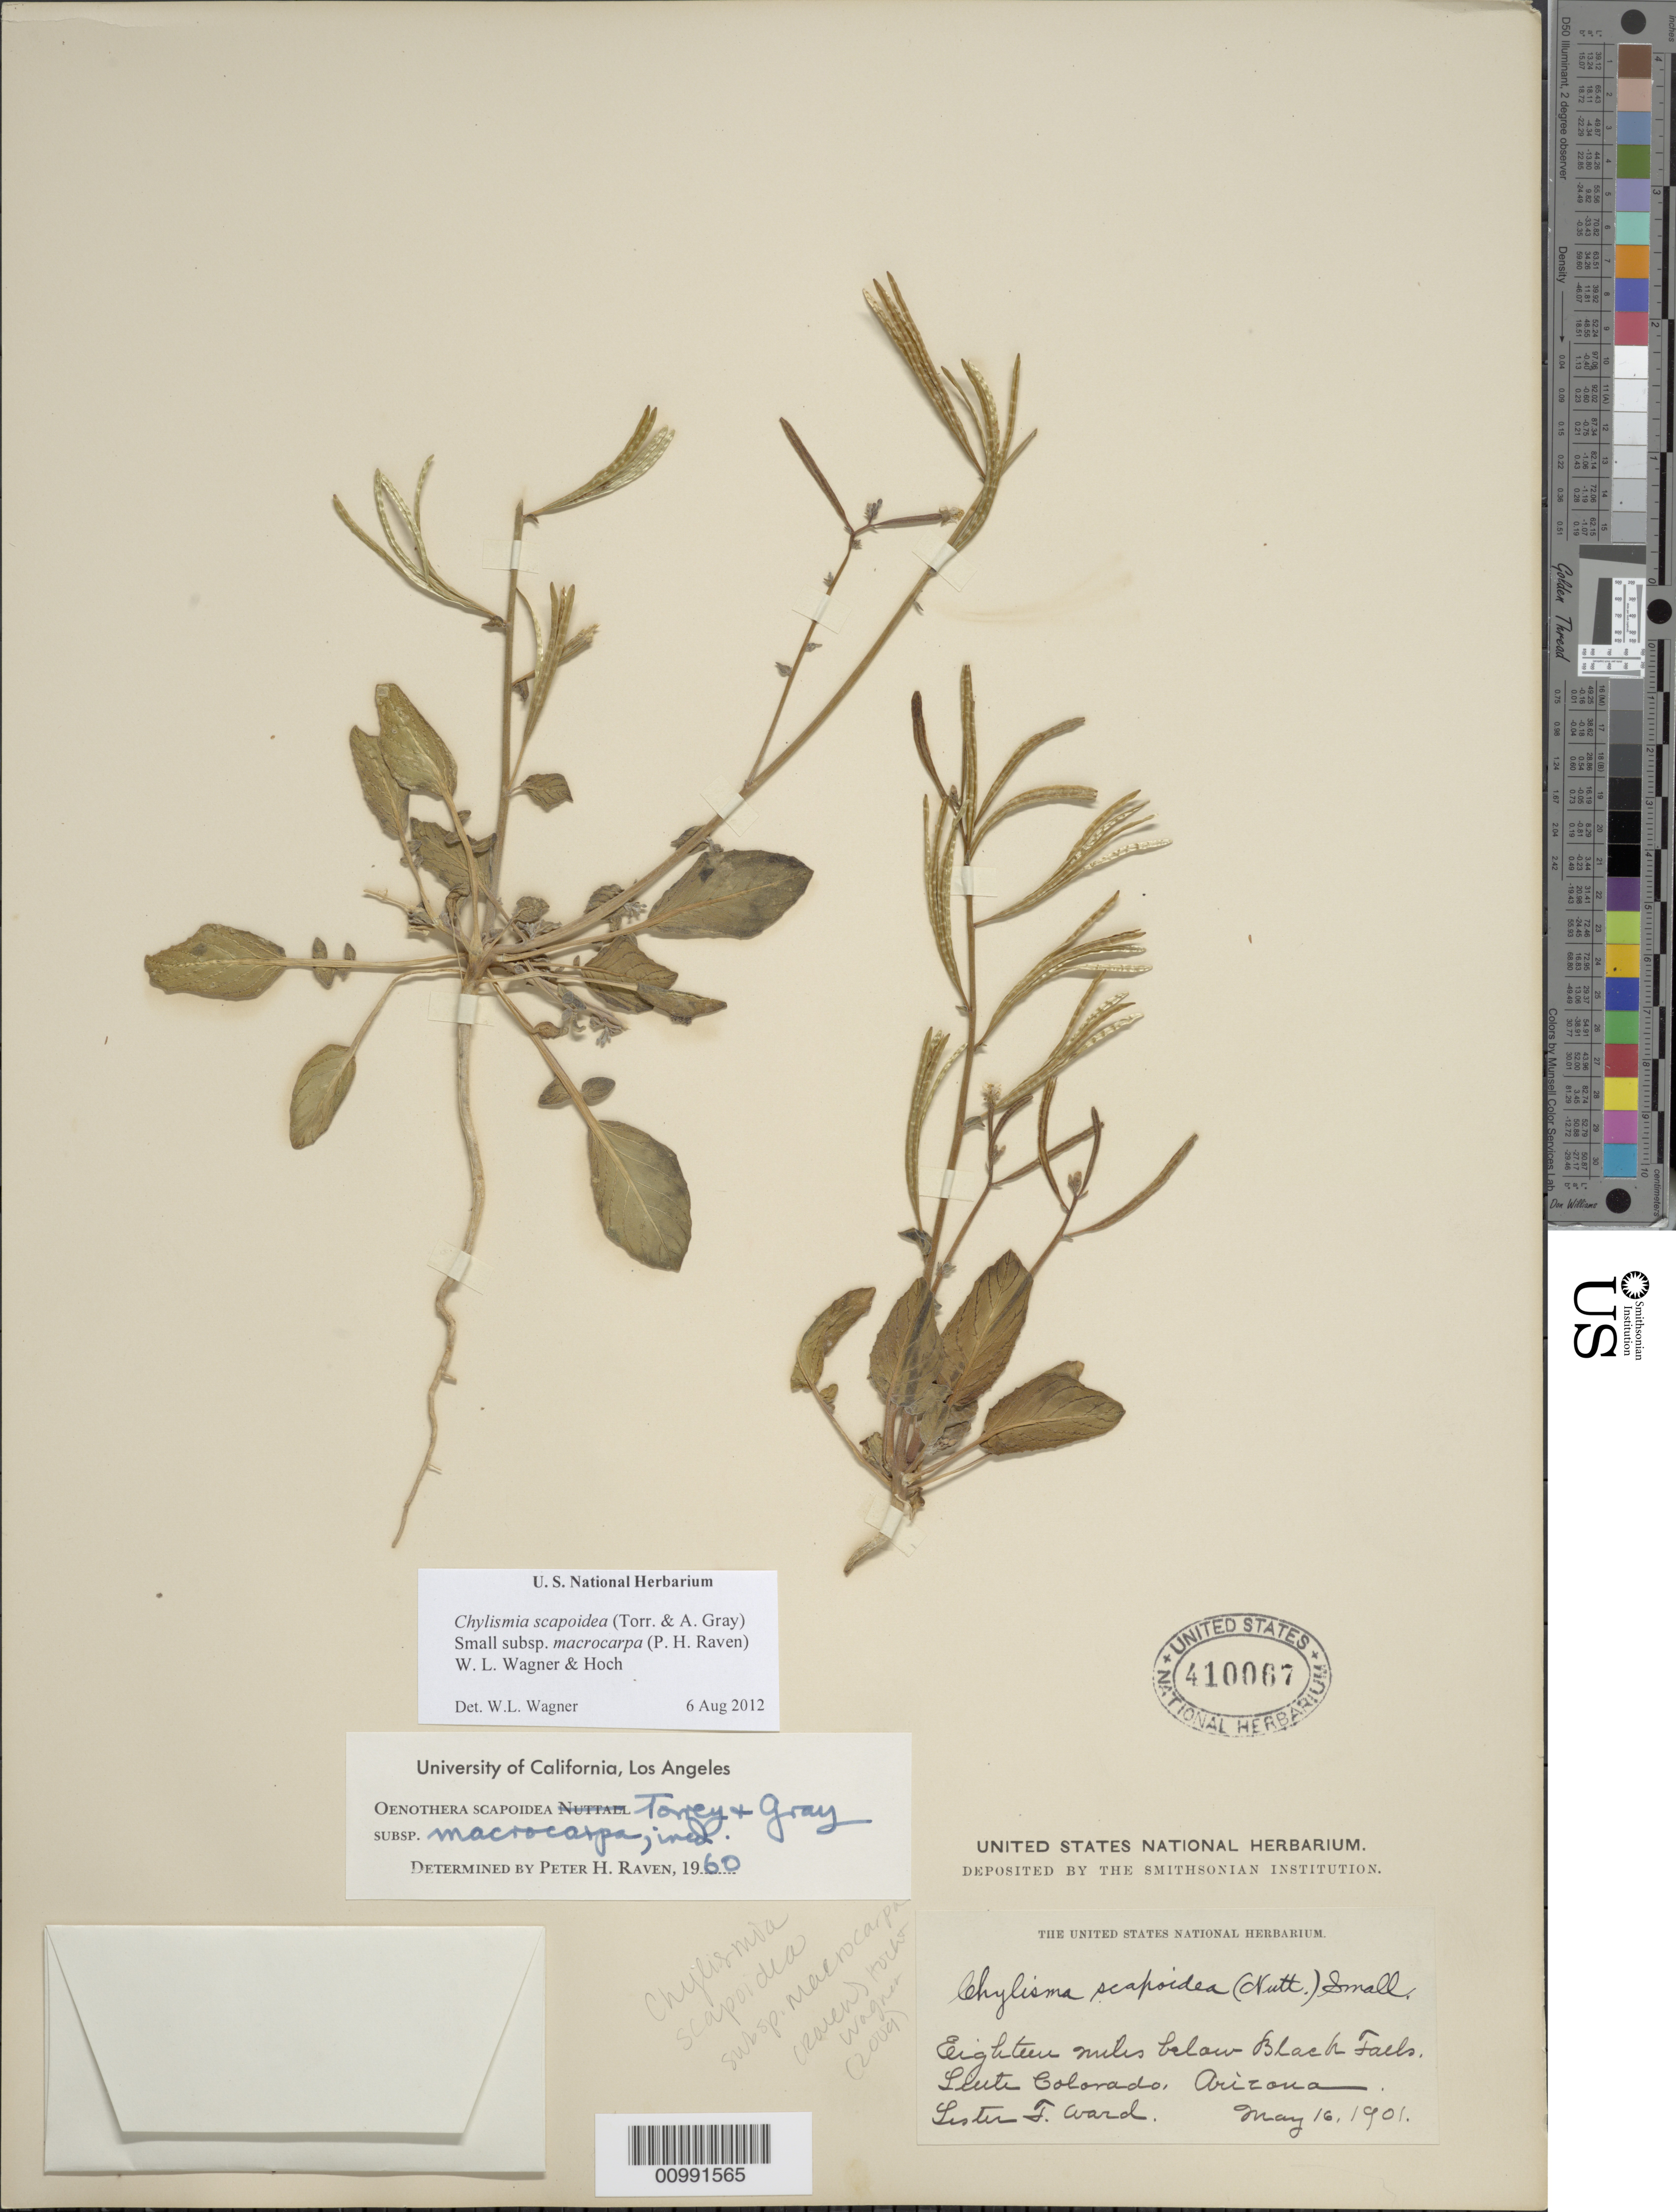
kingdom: Plantae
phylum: Tracheophyta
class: Magnoliopsida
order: Myrtales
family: Onagraceae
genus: Chylismia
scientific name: Chylismia scapoidea subsp. macrocarpa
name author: (P.H. Raven) W.L. Wagner & Hoch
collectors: L. F. Ward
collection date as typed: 16 May 1901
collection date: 1901-05-16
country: United States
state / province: Arizona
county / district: Navajo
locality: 18 miles below Black Falls, Little Colorado.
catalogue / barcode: US 410067